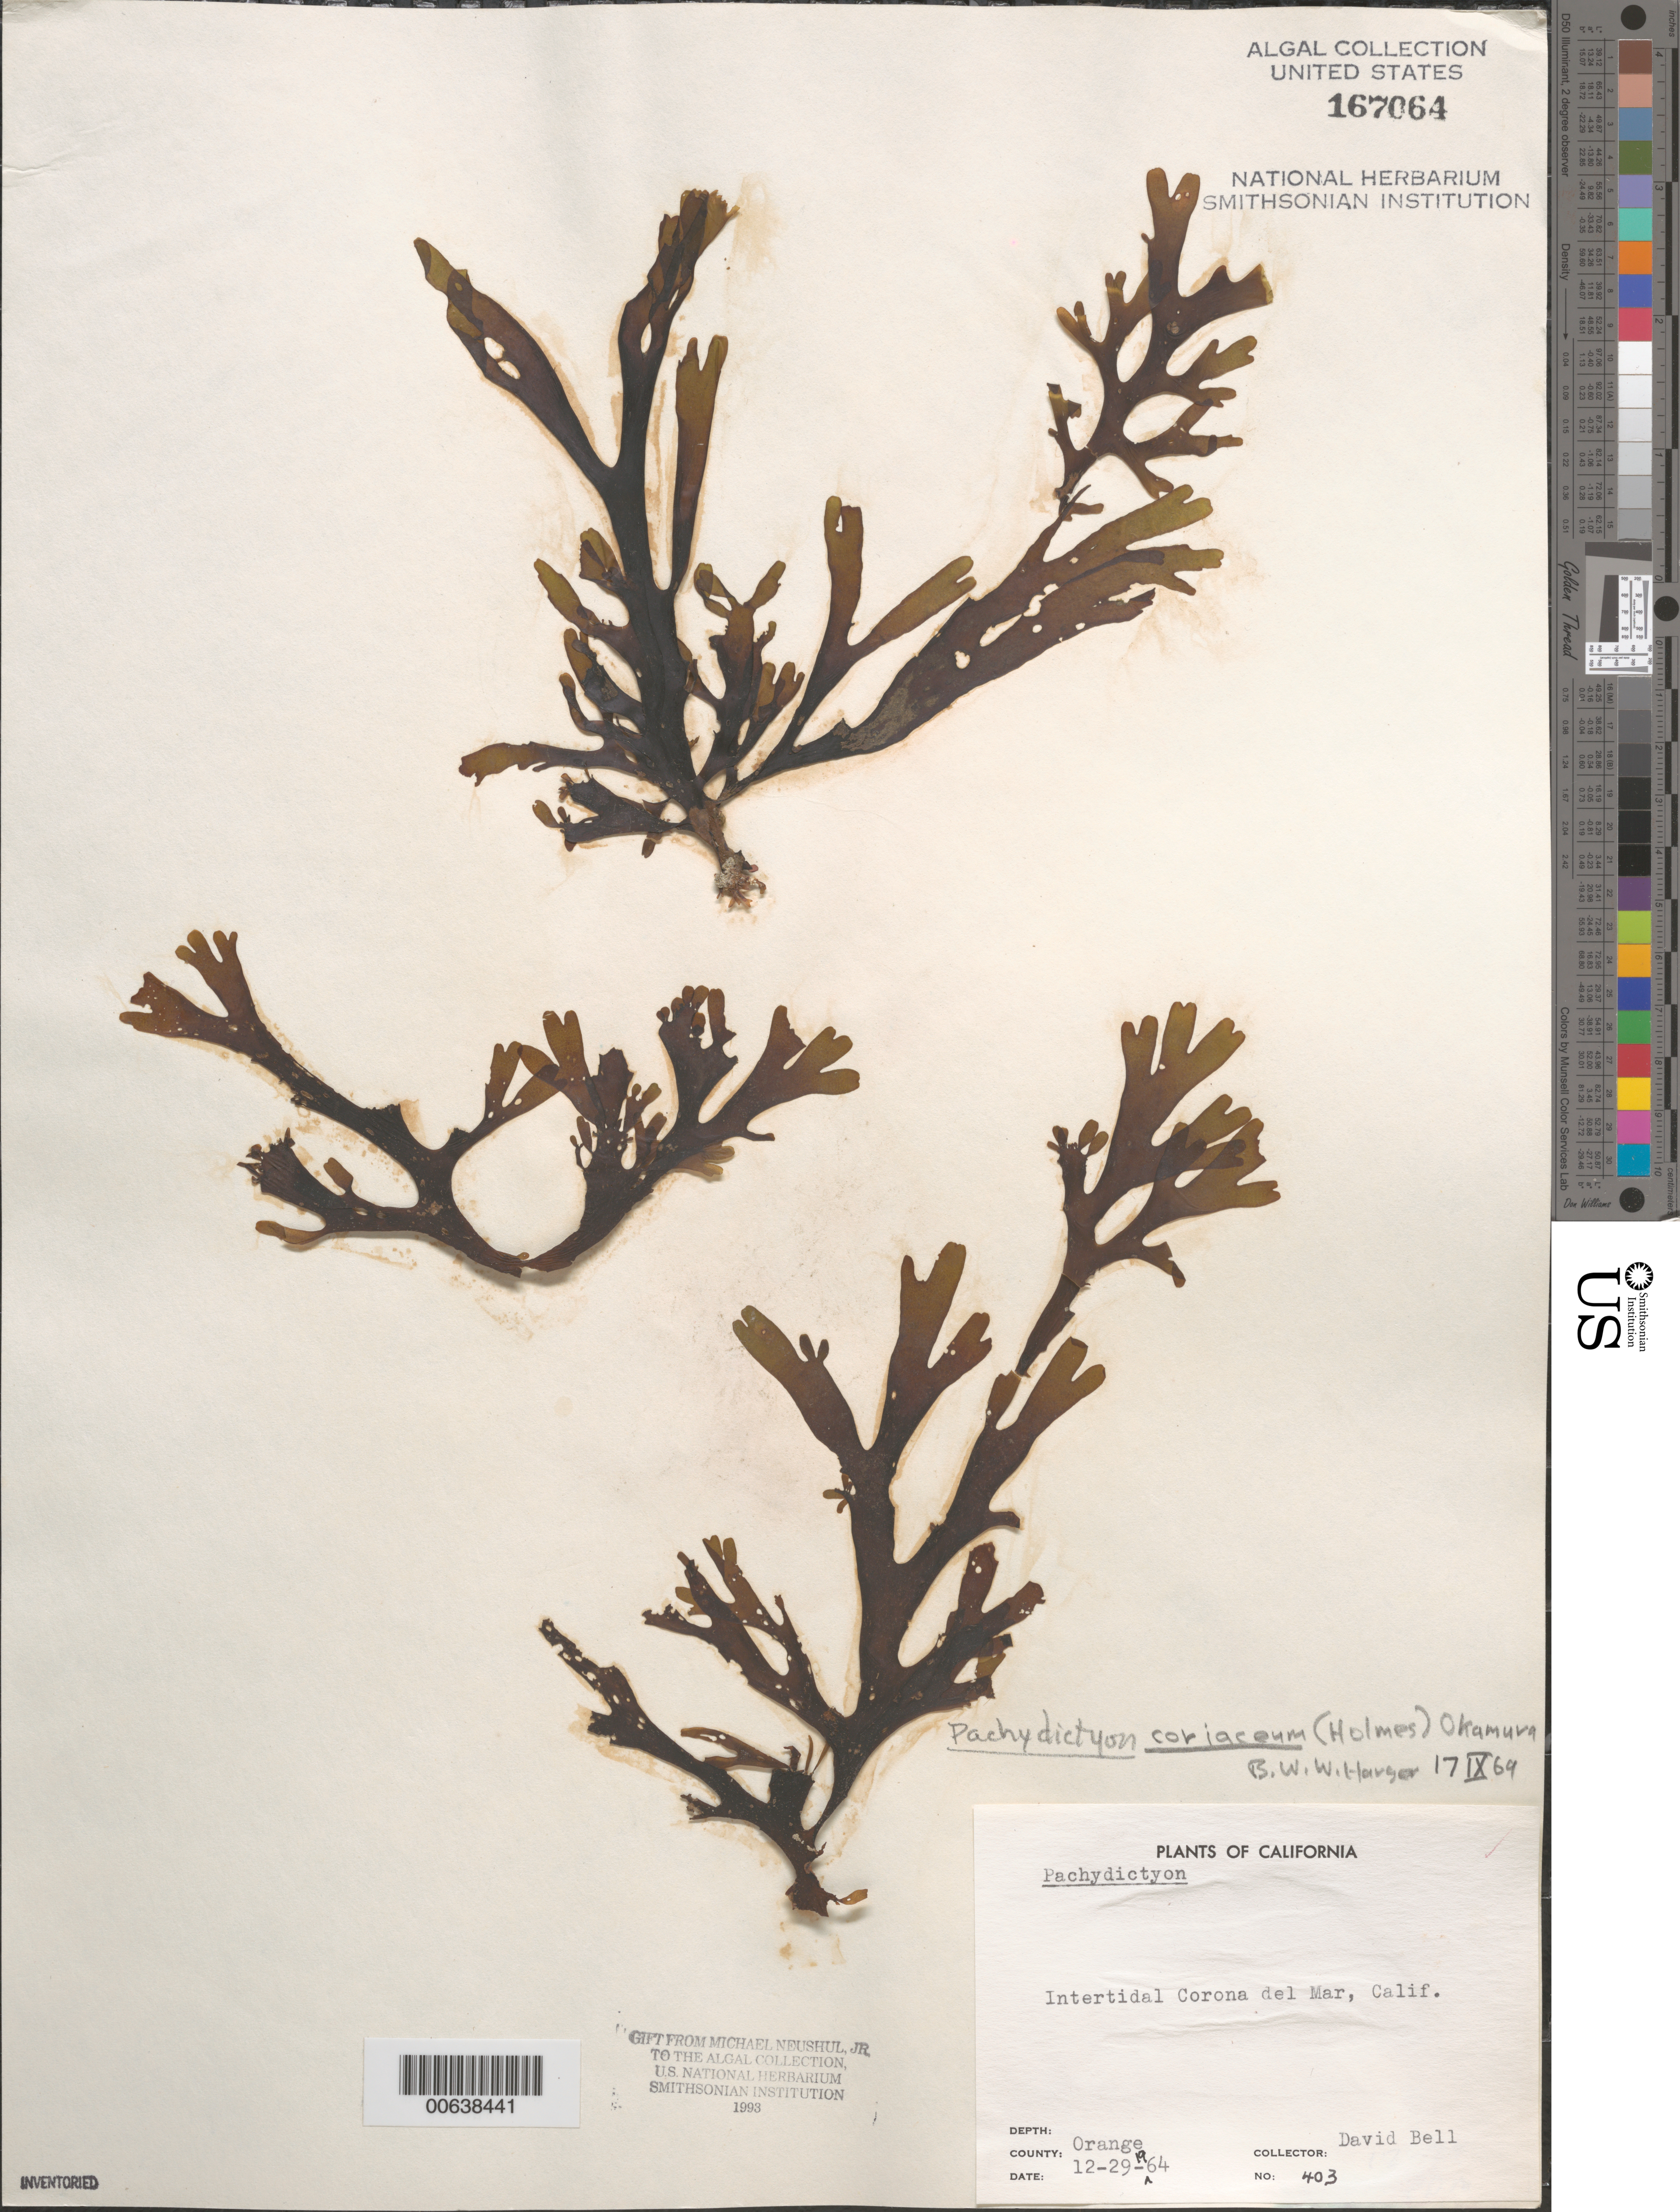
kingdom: Chromista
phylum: Ochrophyta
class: Phaeophyceae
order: Dictyotales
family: Dictyotaceae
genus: Pachydictyon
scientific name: Pachydictyon coriaceum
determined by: Harger, B. W. W.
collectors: D. Bell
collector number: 403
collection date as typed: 29 Dec 1964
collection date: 1964-12-29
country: United States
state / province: California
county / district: Orange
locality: Corona del Mar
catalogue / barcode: US 167064